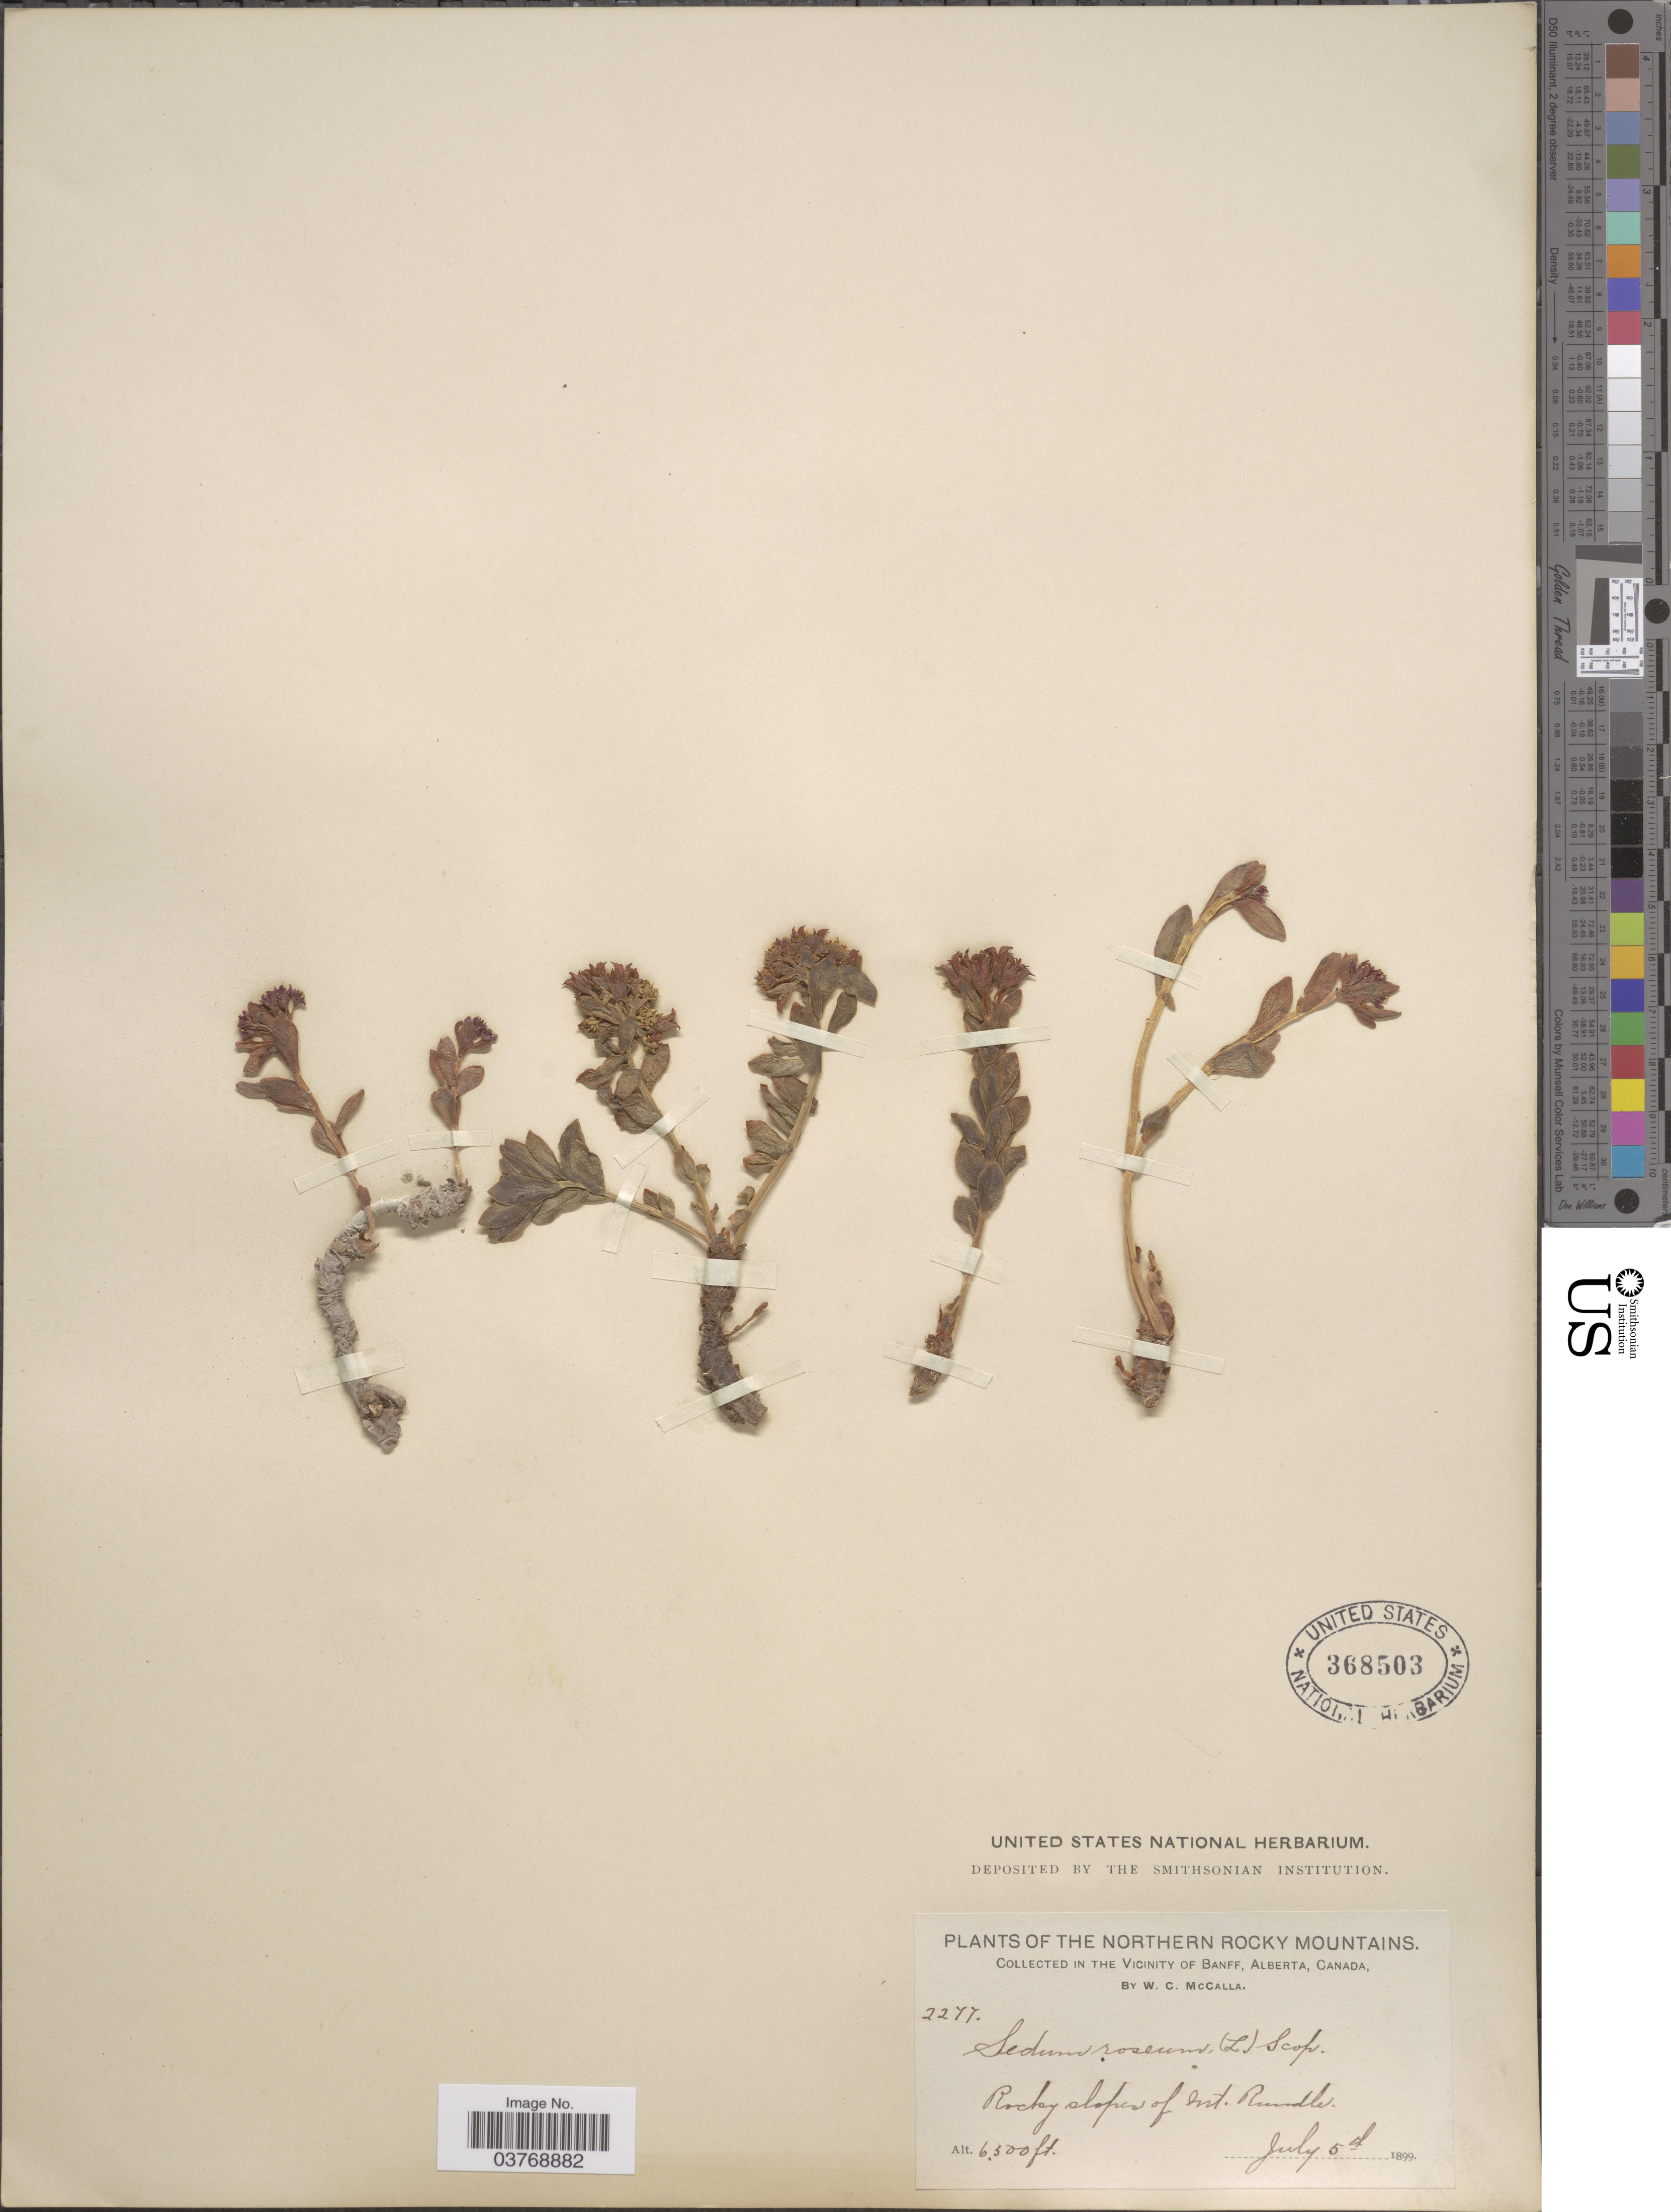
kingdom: Plantae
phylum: Tracheophyta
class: Magnoliopsida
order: Saxifragales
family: Crassulaceae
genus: Rhodiola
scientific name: Rhodiola integrifolia subsp. integrifolia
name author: Raf.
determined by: Strong, Mark T., (BOT), Smithsonian Institution - National Museum of Natural History (UNITED STATES)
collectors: W. McCalla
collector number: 2277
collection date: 1899-07-05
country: Canada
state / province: Alberta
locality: The Northern Rocky Mountains. In the Vicinity of Banff. Rocky slopes of Mt. Rundle.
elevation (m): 1981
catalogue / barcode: US 368503